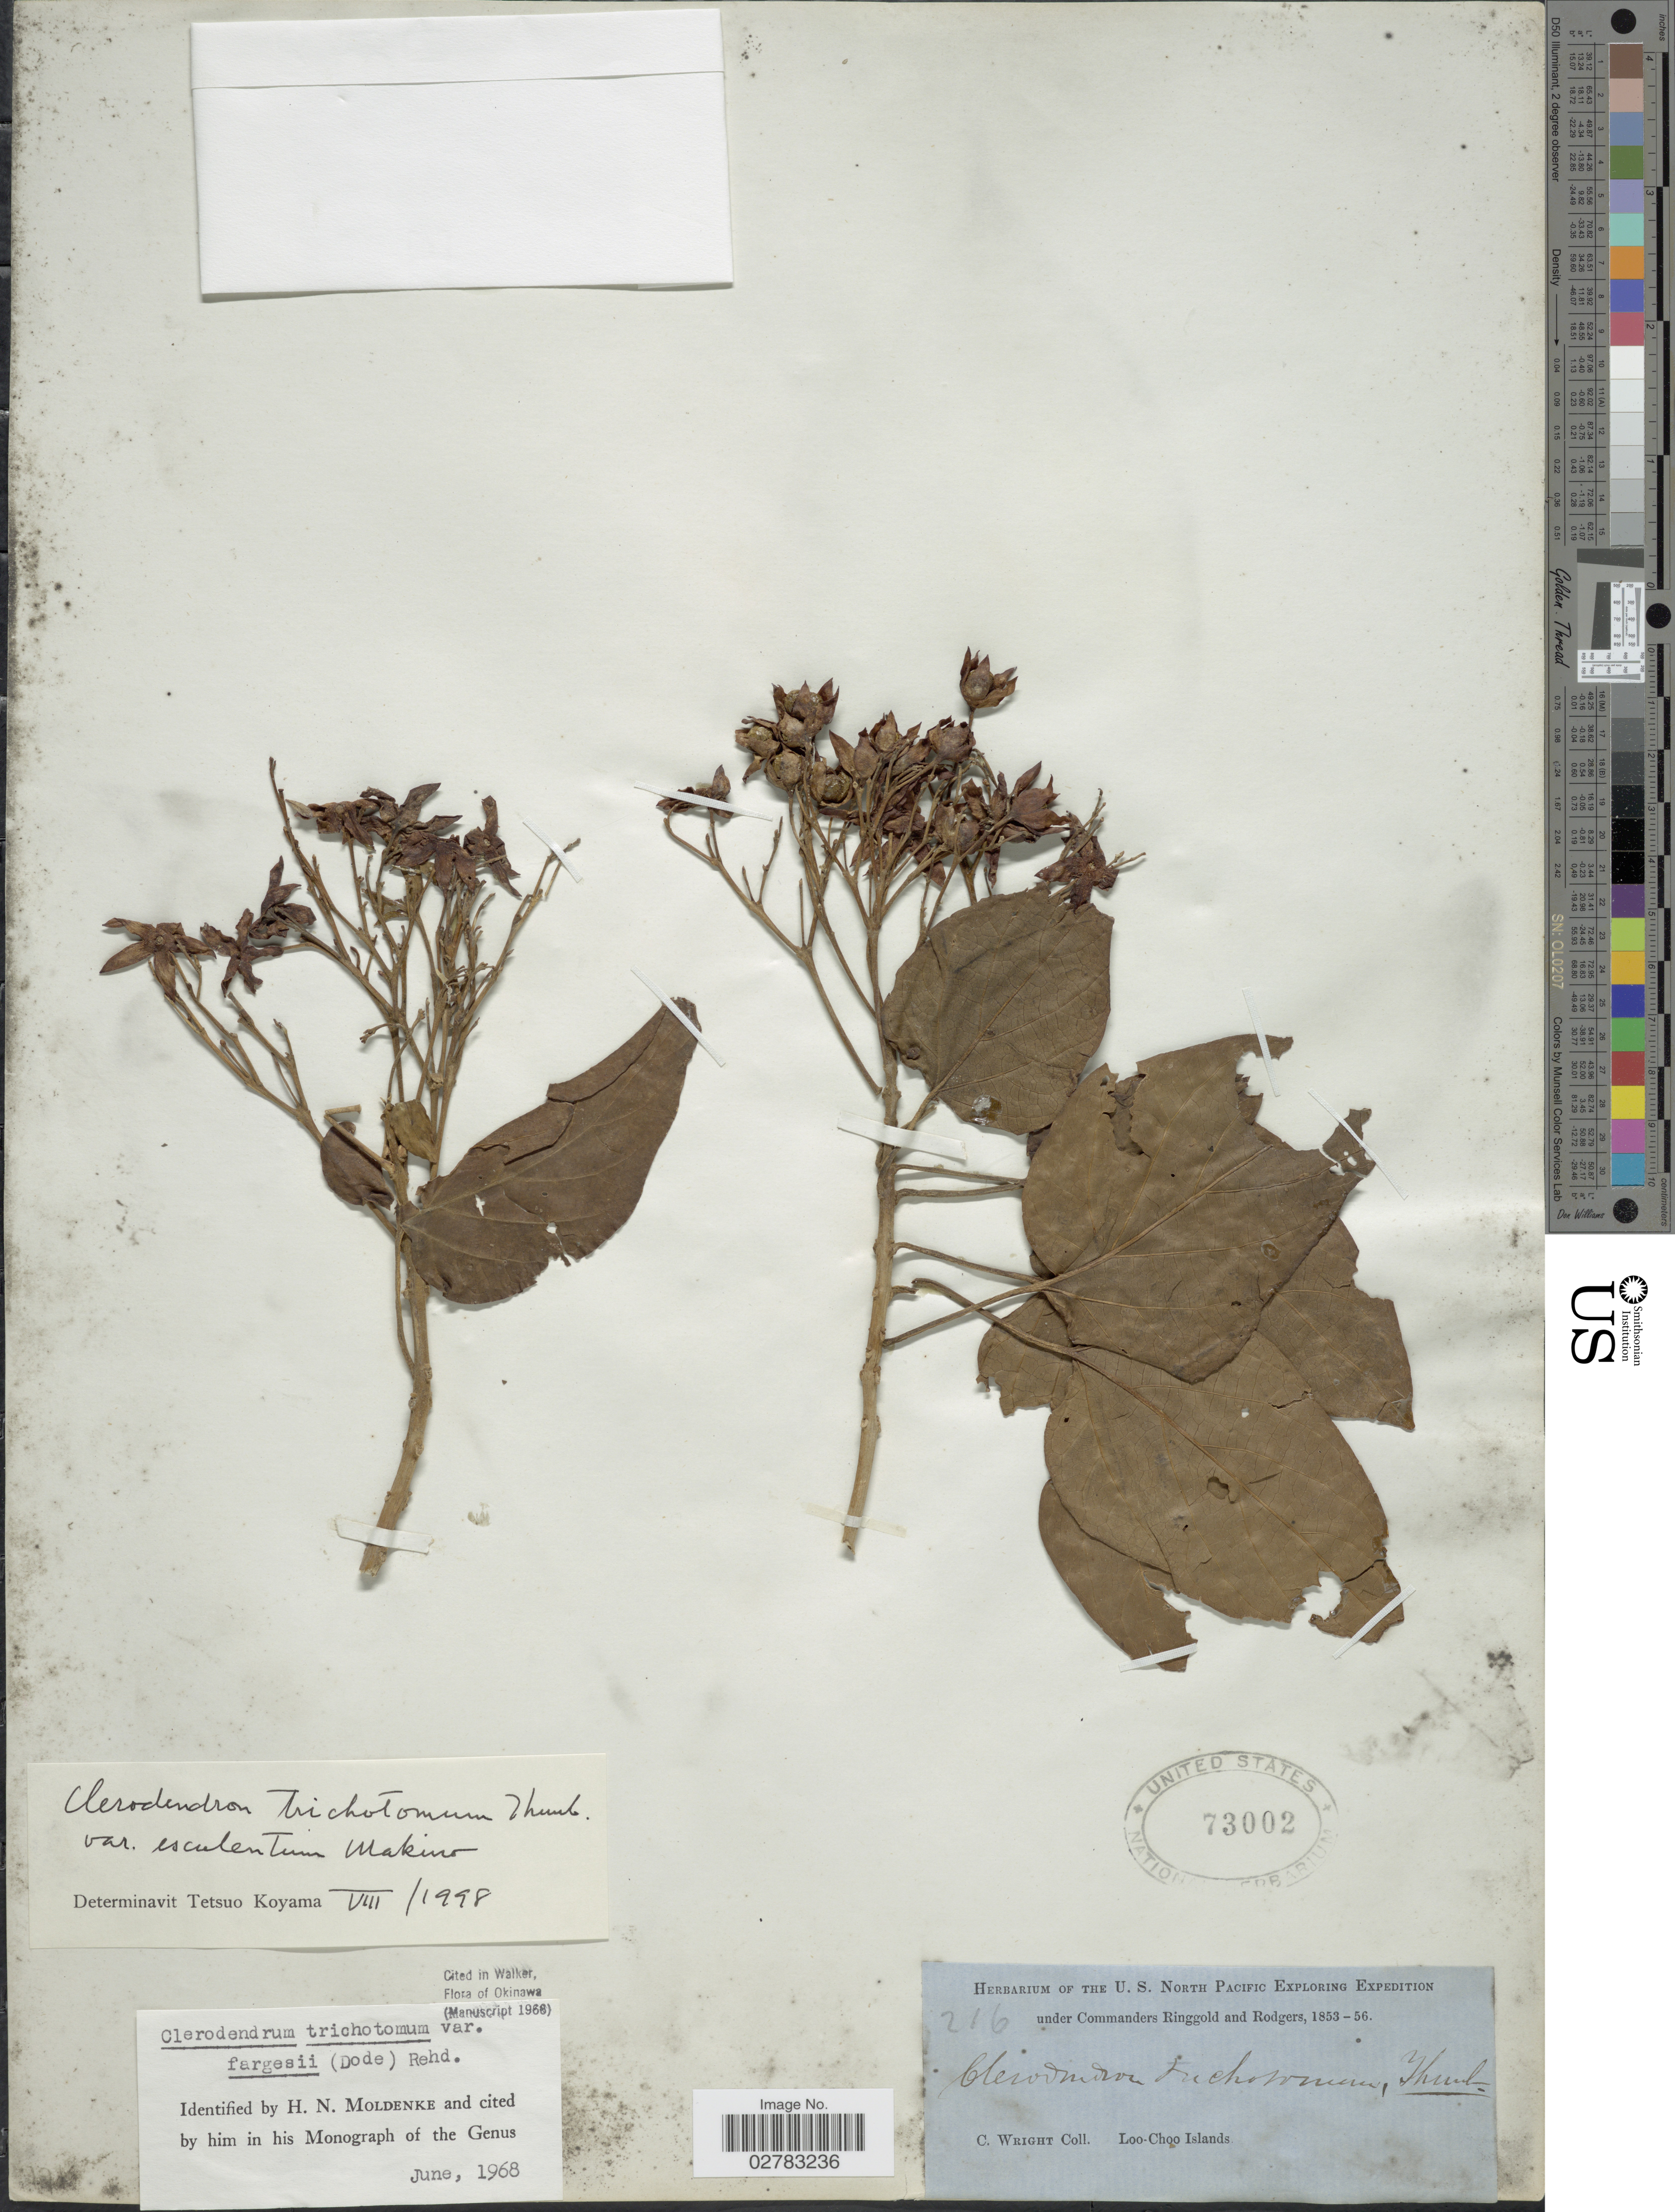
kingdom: Plantae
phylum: Tracheophyta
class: Magnoliopsida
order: Lamiales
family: Lamiaceae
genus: Clerodendrum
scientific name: Clerodendrum esculentum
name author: Makino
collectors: C. Wright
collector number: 216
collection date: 1853/1856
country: Japan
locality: Loo-Choo Islands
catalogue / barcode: US 73002